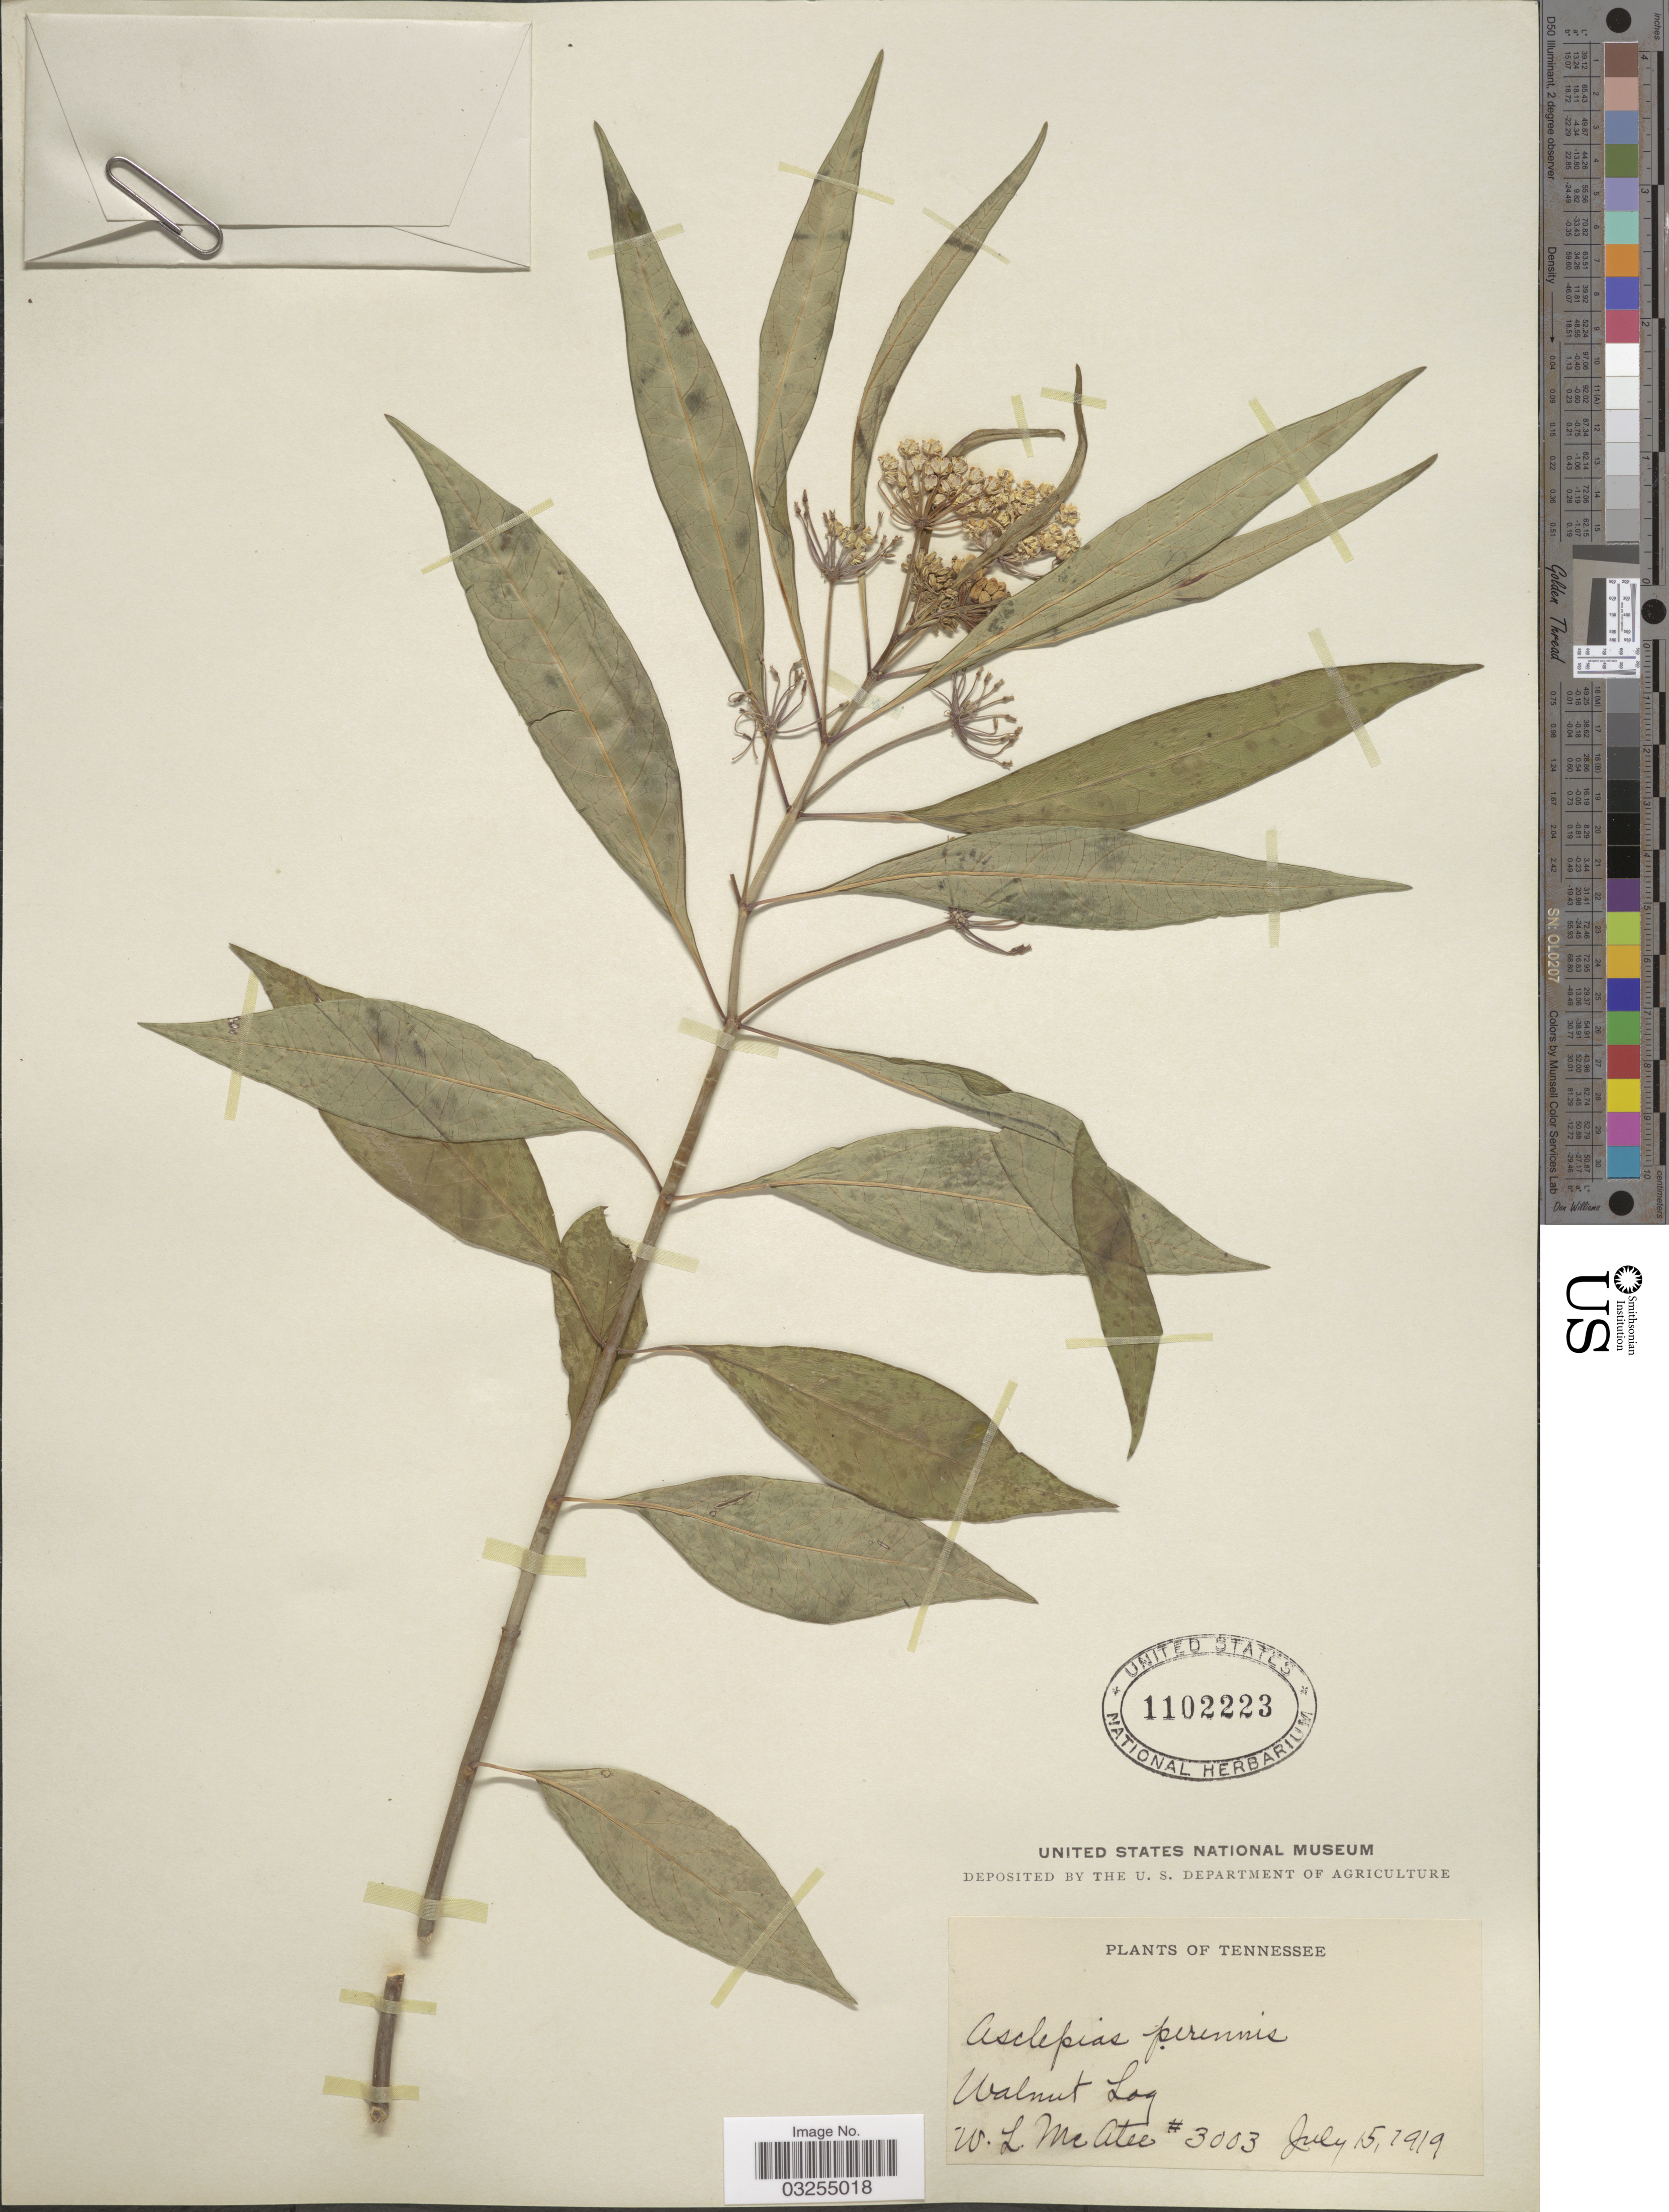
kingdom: Plantae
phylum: Tracheophyta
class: Magnoliopsida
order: Gentianales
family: Apocynaceae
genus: Asclepias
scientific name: Asclepias perennis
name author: Walter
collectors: W. McAtee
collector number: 3003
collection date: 1919-07-15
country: United States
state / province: Tennessee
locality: Walnut Log.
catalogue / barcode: US 1102223